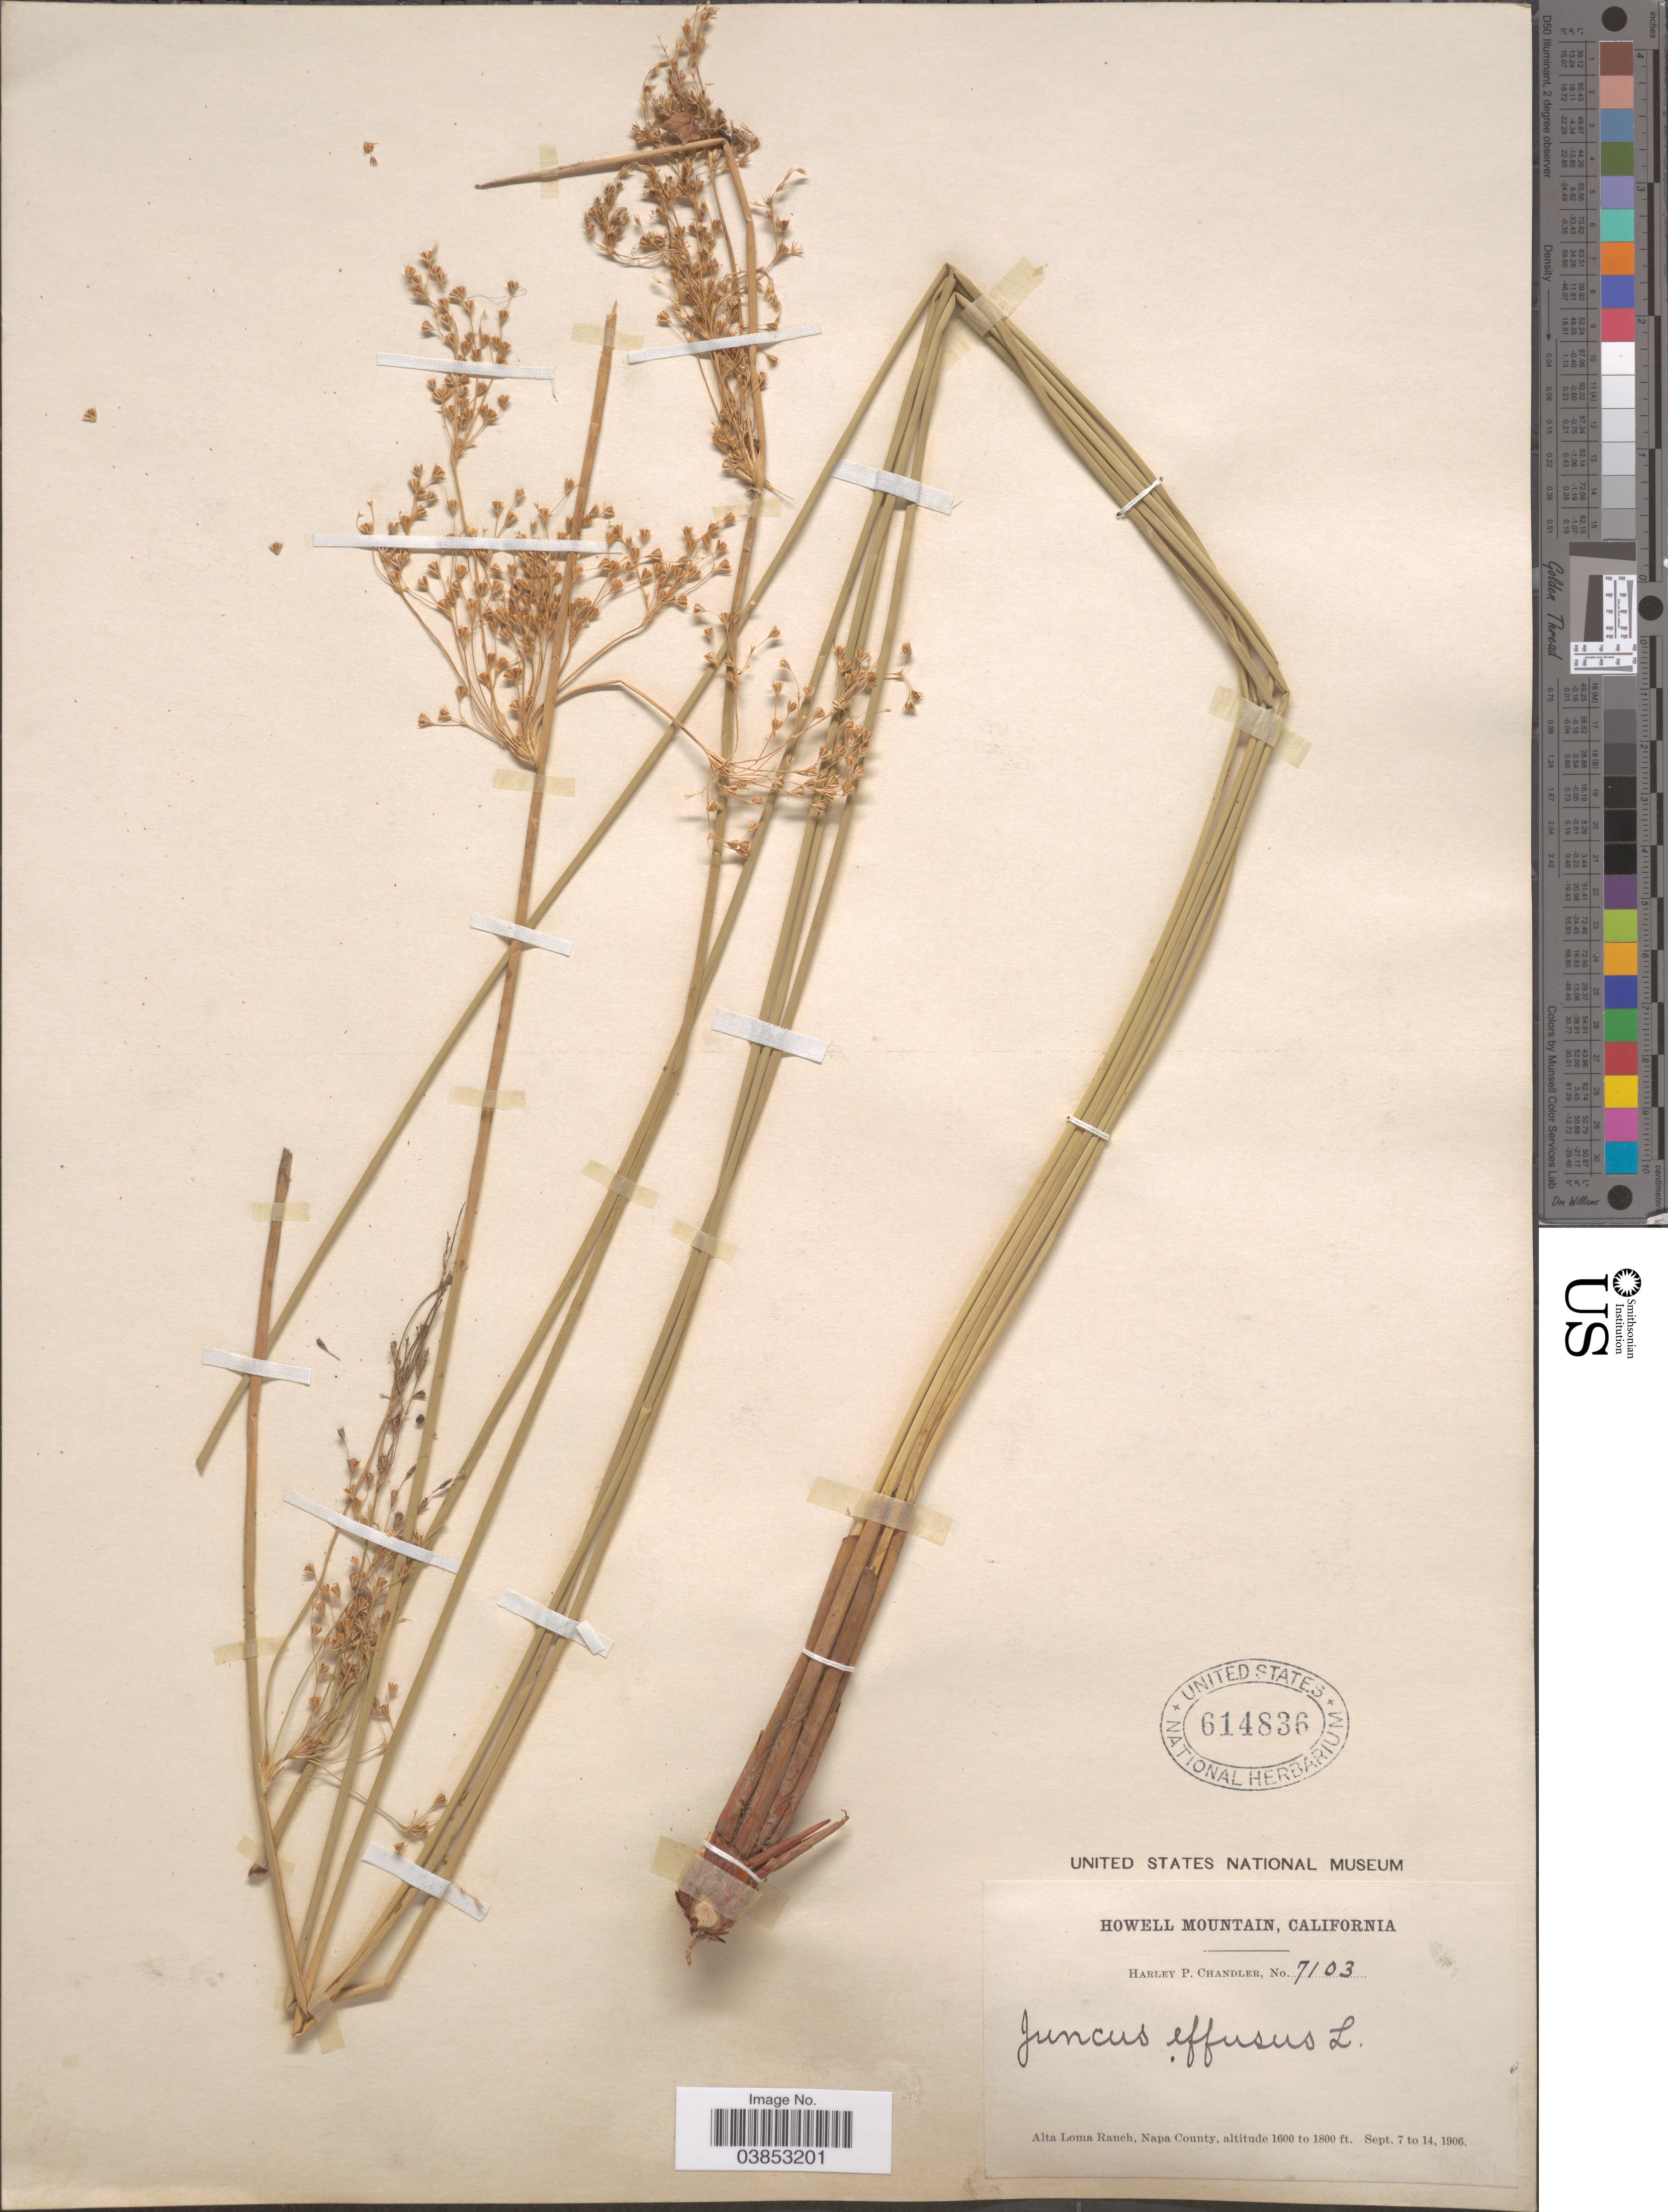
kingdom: Plantae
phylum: Tracheophyta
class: Liliopsida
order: Poales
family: Juncaceae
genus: Juncus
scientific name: Juncus effusus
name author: L.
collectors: H. Chandler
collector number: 7103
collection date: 1906-09-07/1906-09-14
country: United States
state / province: California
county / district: Napa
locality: Howell Mountain. Alta Loma Ranch, Napa County.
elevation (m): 488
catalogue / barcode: US 614836